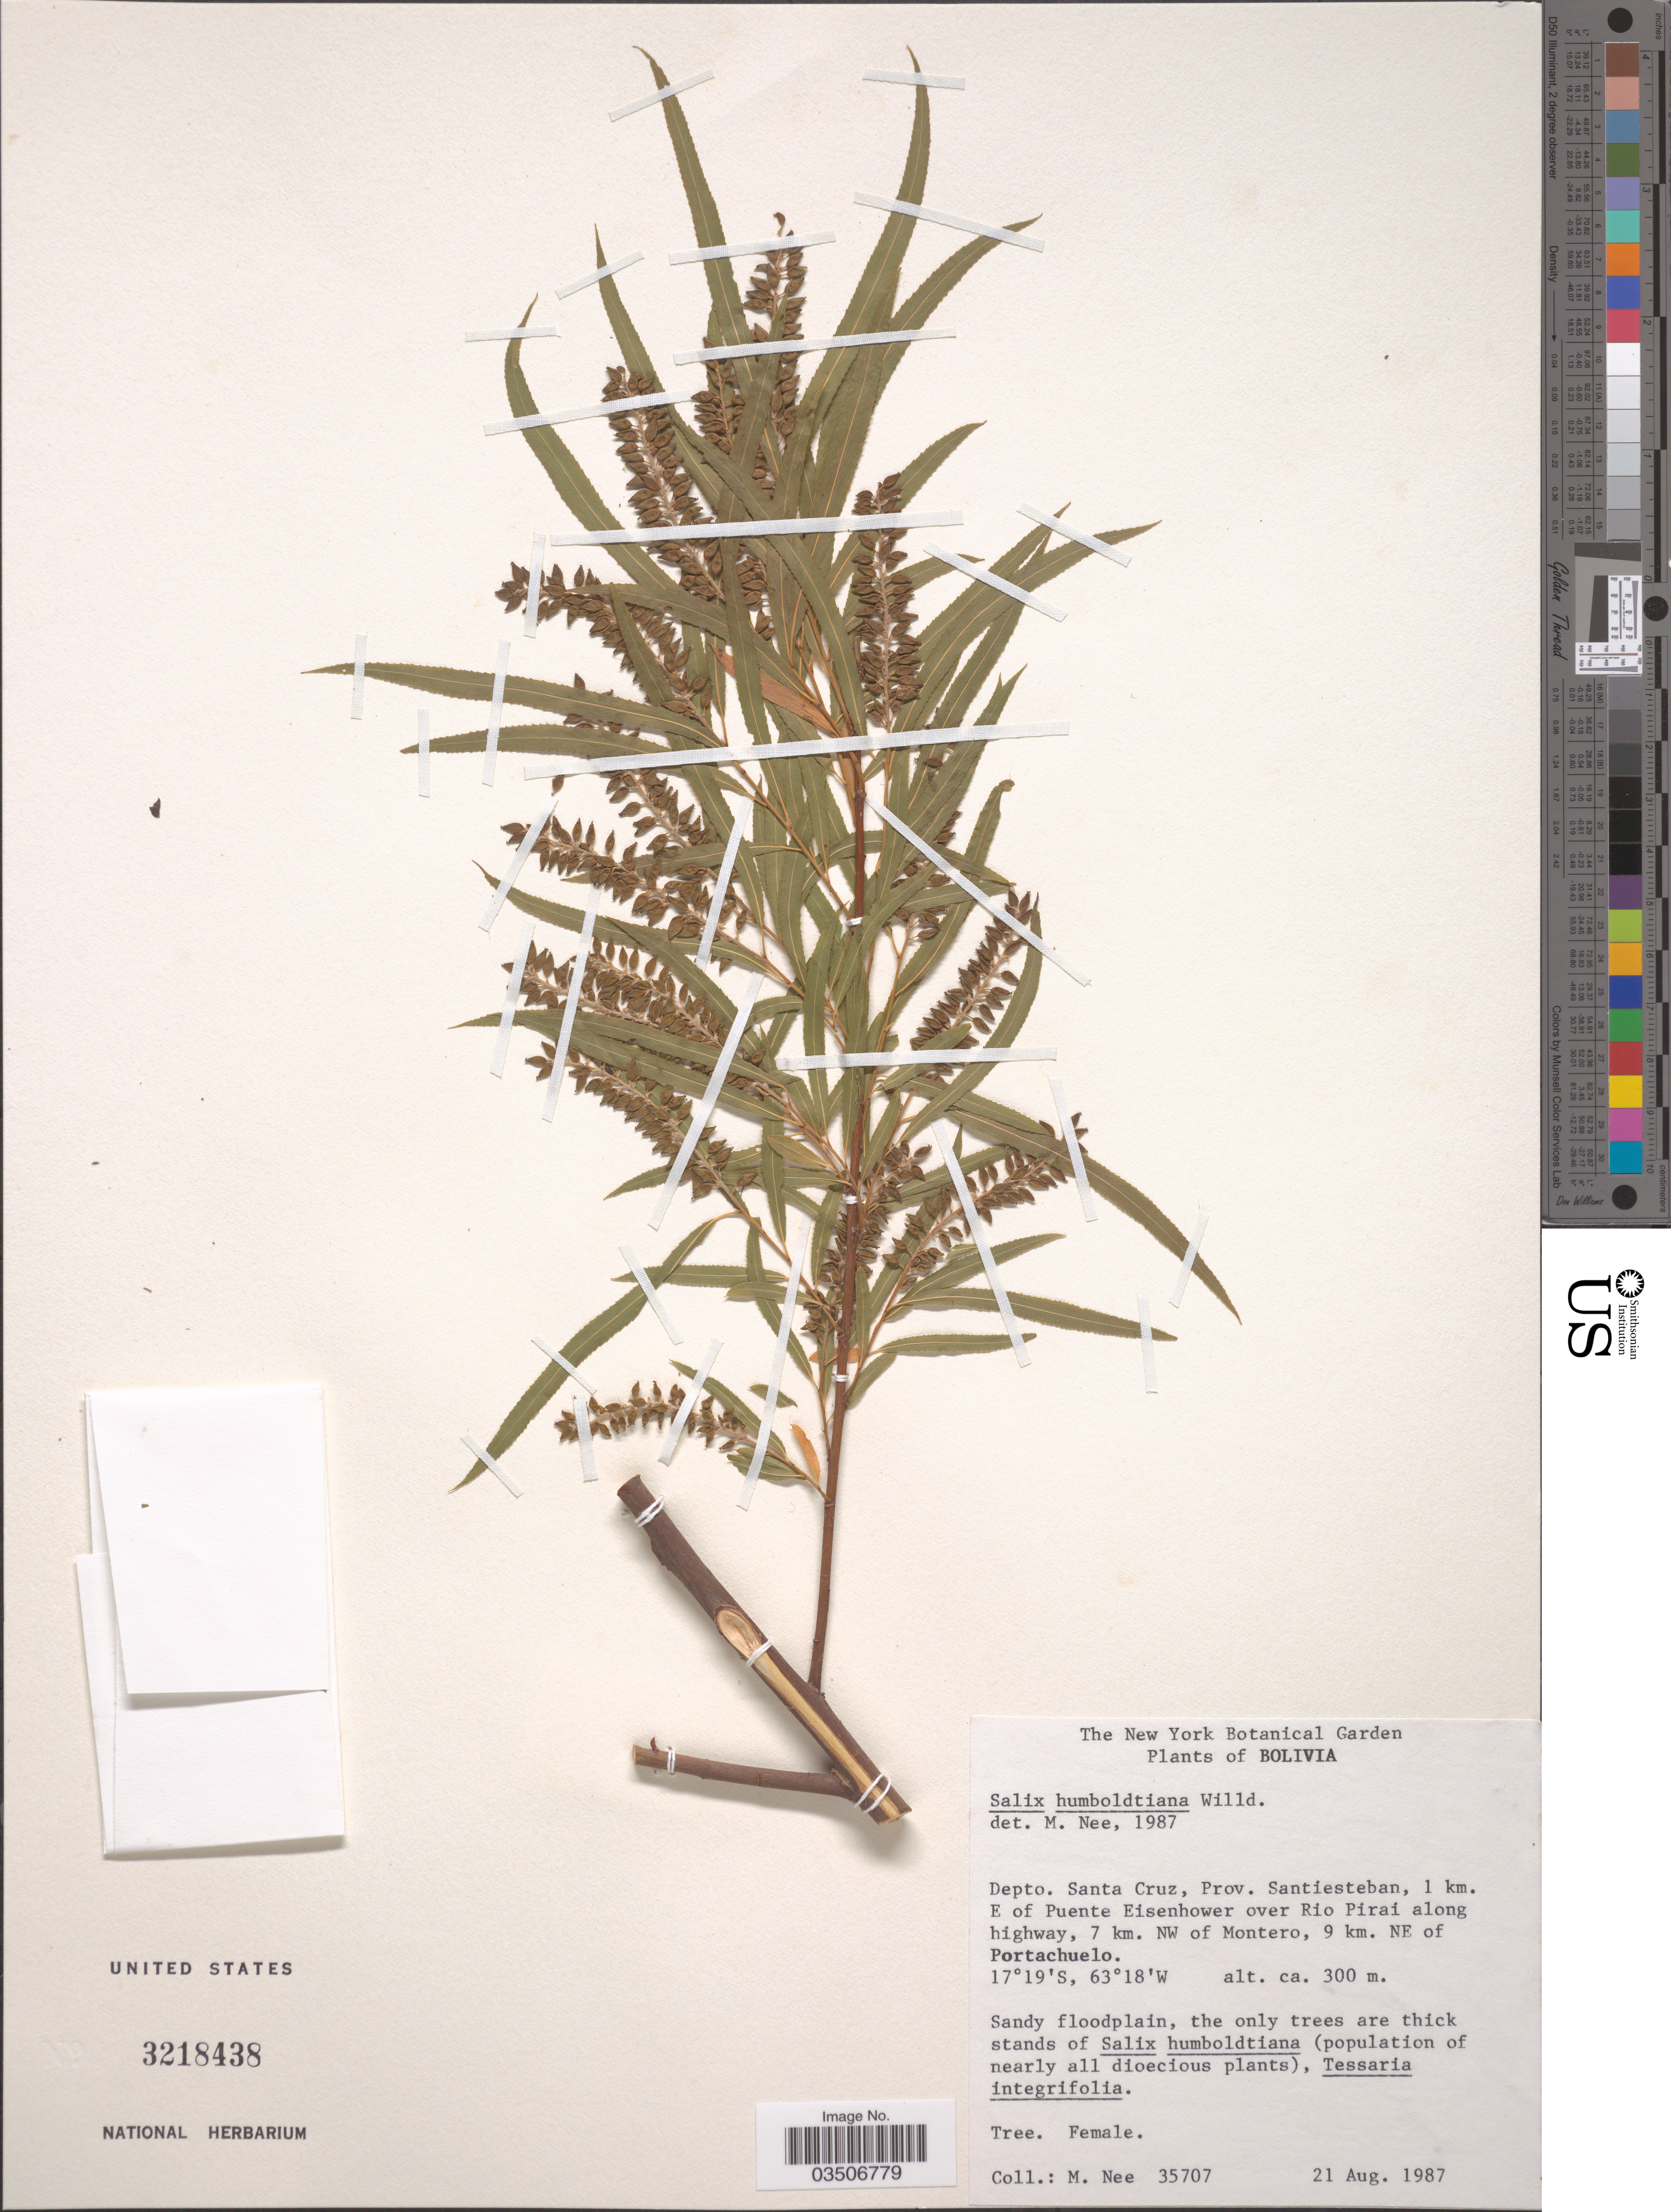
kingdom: Plantae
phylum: Tracheophyta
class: Magnoliopsida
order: Malpighiales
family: Salicaceae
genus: Salix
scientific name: Salix humboldtiana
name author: Willd.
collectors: M. Nee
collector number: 35707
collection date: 1987-08-21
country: Bolivia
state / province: Santa Cruz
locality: Depto. Santa Cruz, Prov. Santiesteban, 1 km. E of Puente Eisenhower over Rio Pirai along highway, 7 km. NW of Montero, 9 km. NE of Portachuelo.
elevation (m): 300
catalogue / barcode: US 3218438